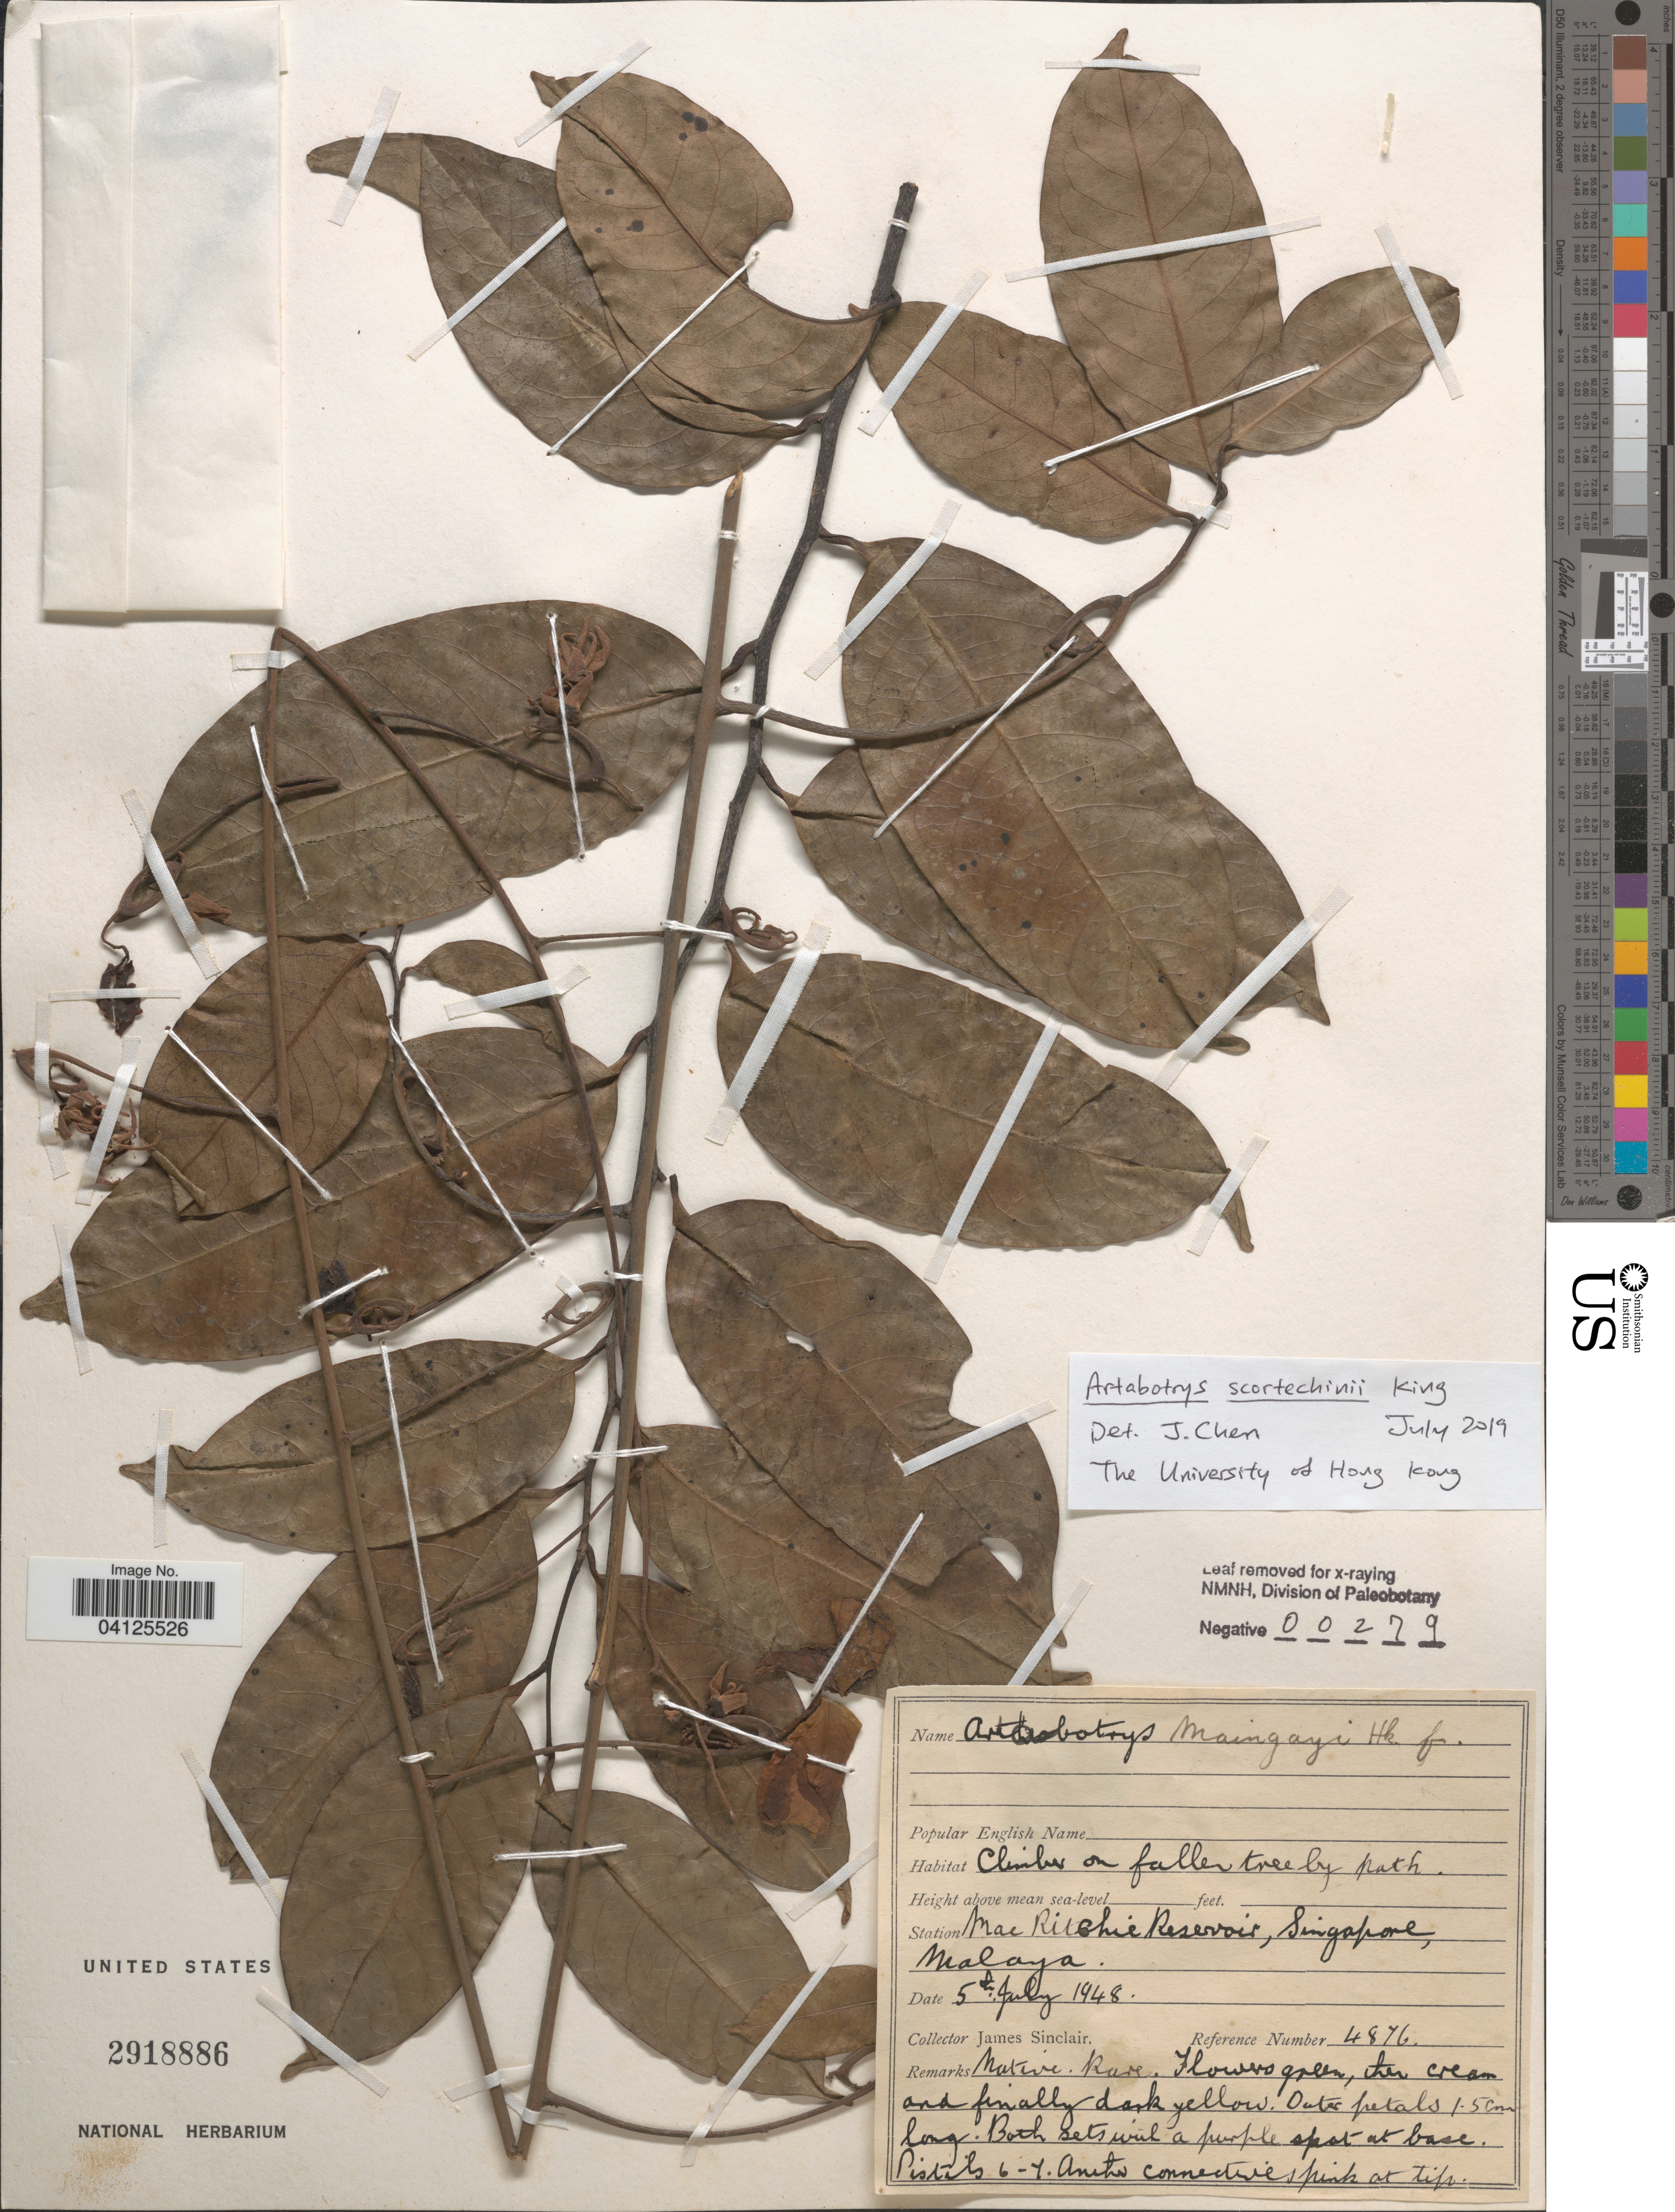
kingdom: Plantae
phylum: Tracheophyta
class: Magnoliopsida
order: Magnoliales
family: Annonaceae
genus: Artabotrys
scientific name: Artabotrys scortechinii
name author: King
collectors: J. Sinclair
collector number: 4876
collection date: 1948-07-05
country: Singapore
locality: Station Mac Ritchie Reservoir, Malaya.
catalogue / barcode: US 2918886